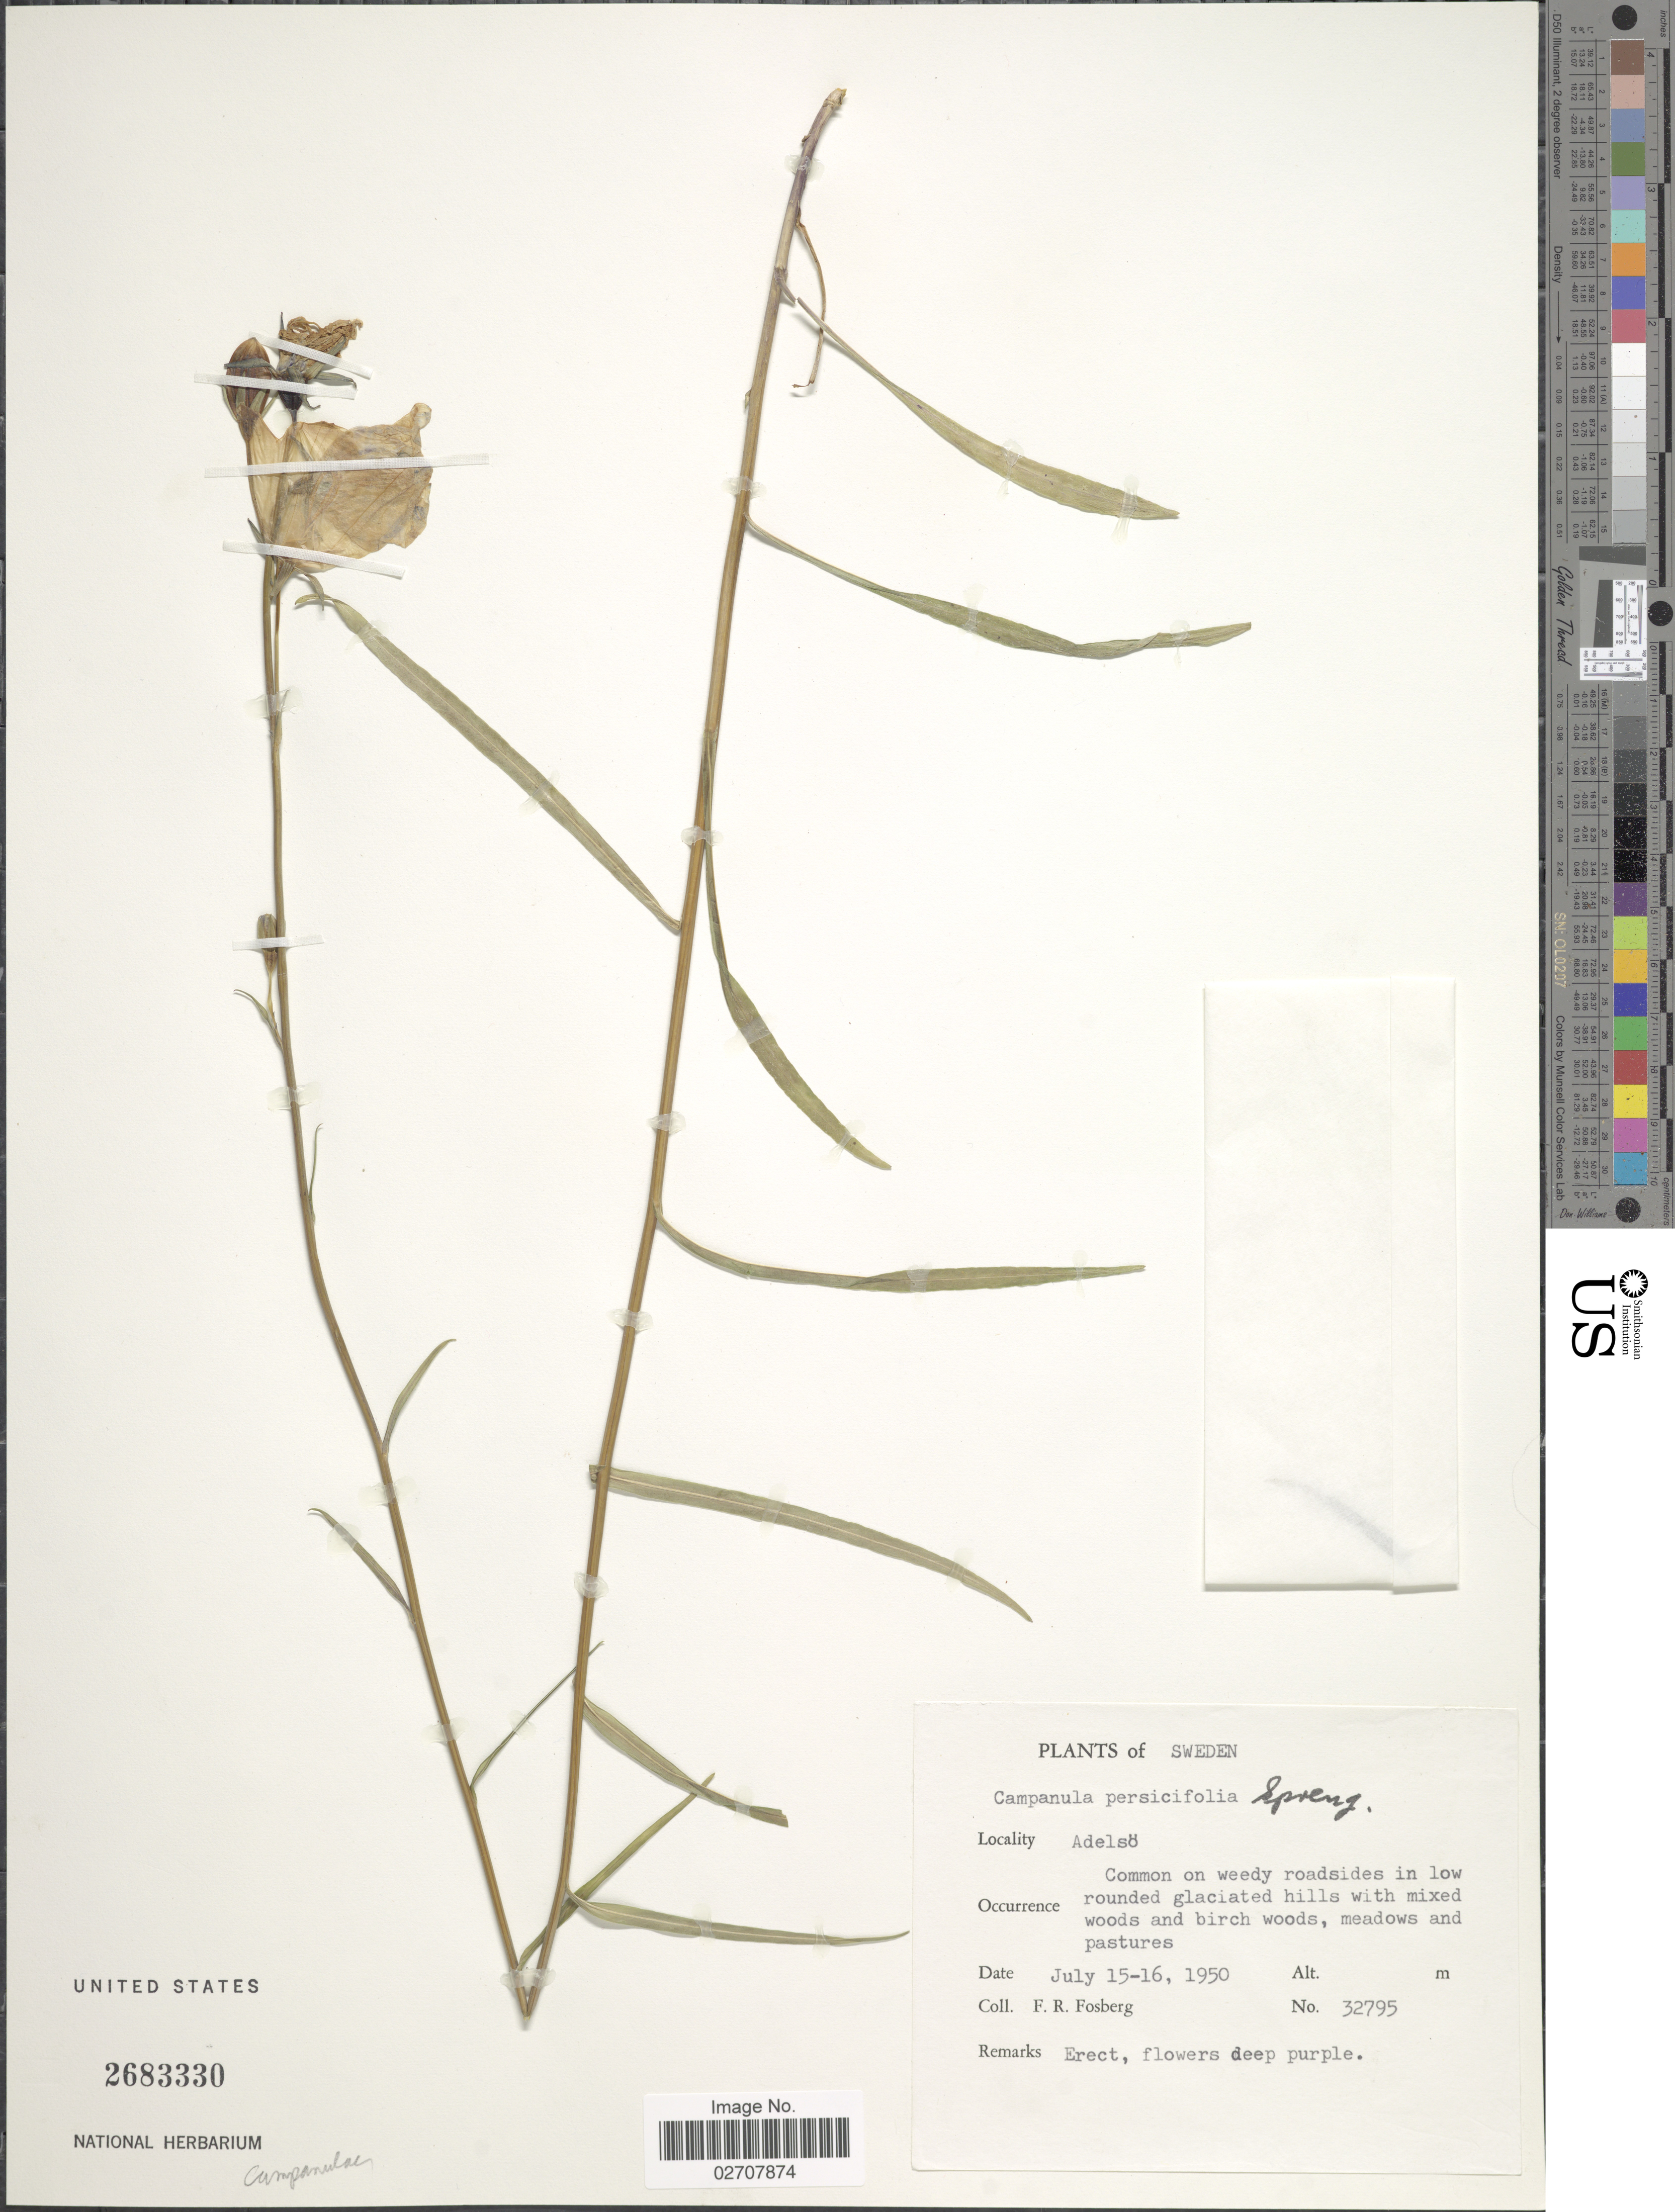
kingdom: Plantae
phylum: Tracheophyta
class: Magnoliopsida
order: Asterales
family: Campanulaceae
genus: Campanula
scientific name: Campanula persicifolia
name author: L.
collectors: F. R. Fosberg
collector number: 32795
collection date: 1950-07-15/1950-07-16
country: Sweden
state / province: Stockholm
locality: Adelso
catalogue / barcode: US 2683330